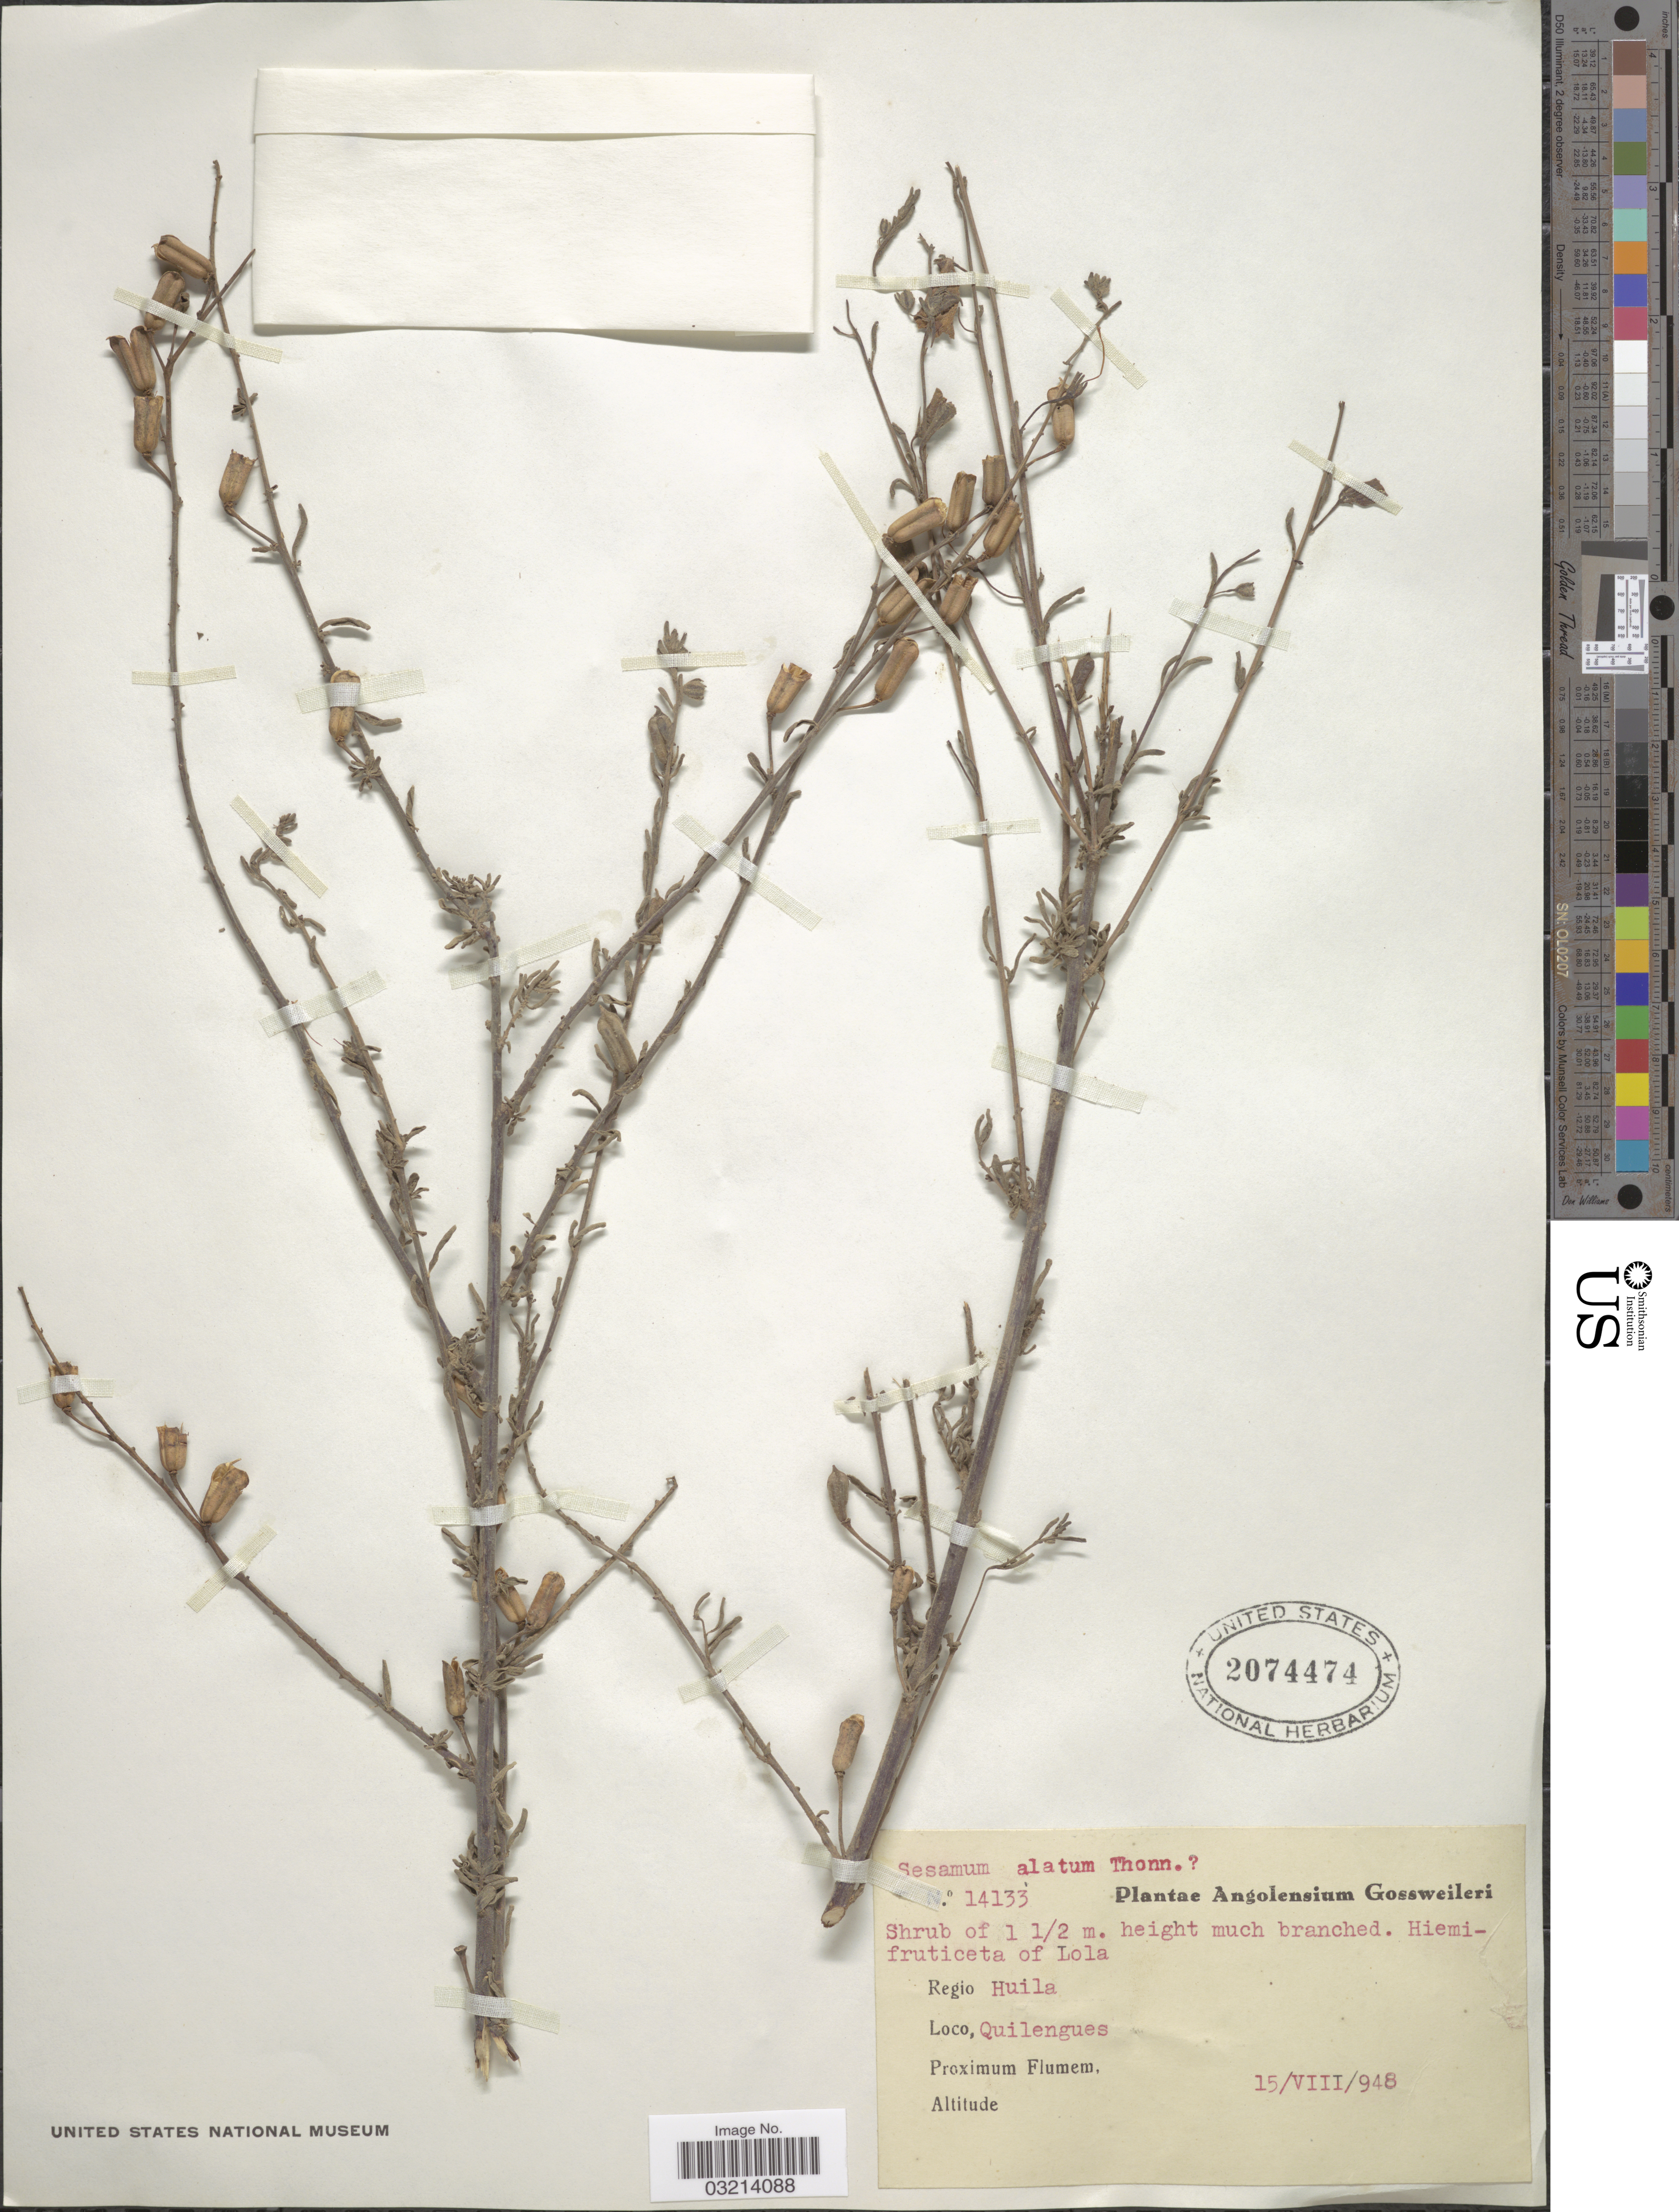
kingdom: Plantae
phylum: Tracheophyta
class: Magnoliopsida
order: Lamiales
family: Pedaliaceae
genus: Sesamum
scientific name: Sesamum alatum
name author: Thonn.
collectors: -. Gossweiler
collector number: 14133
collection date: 1948-08-15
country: Angola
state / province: Huila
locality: Regio Huila. Quilengues.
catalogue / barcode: US 2074474